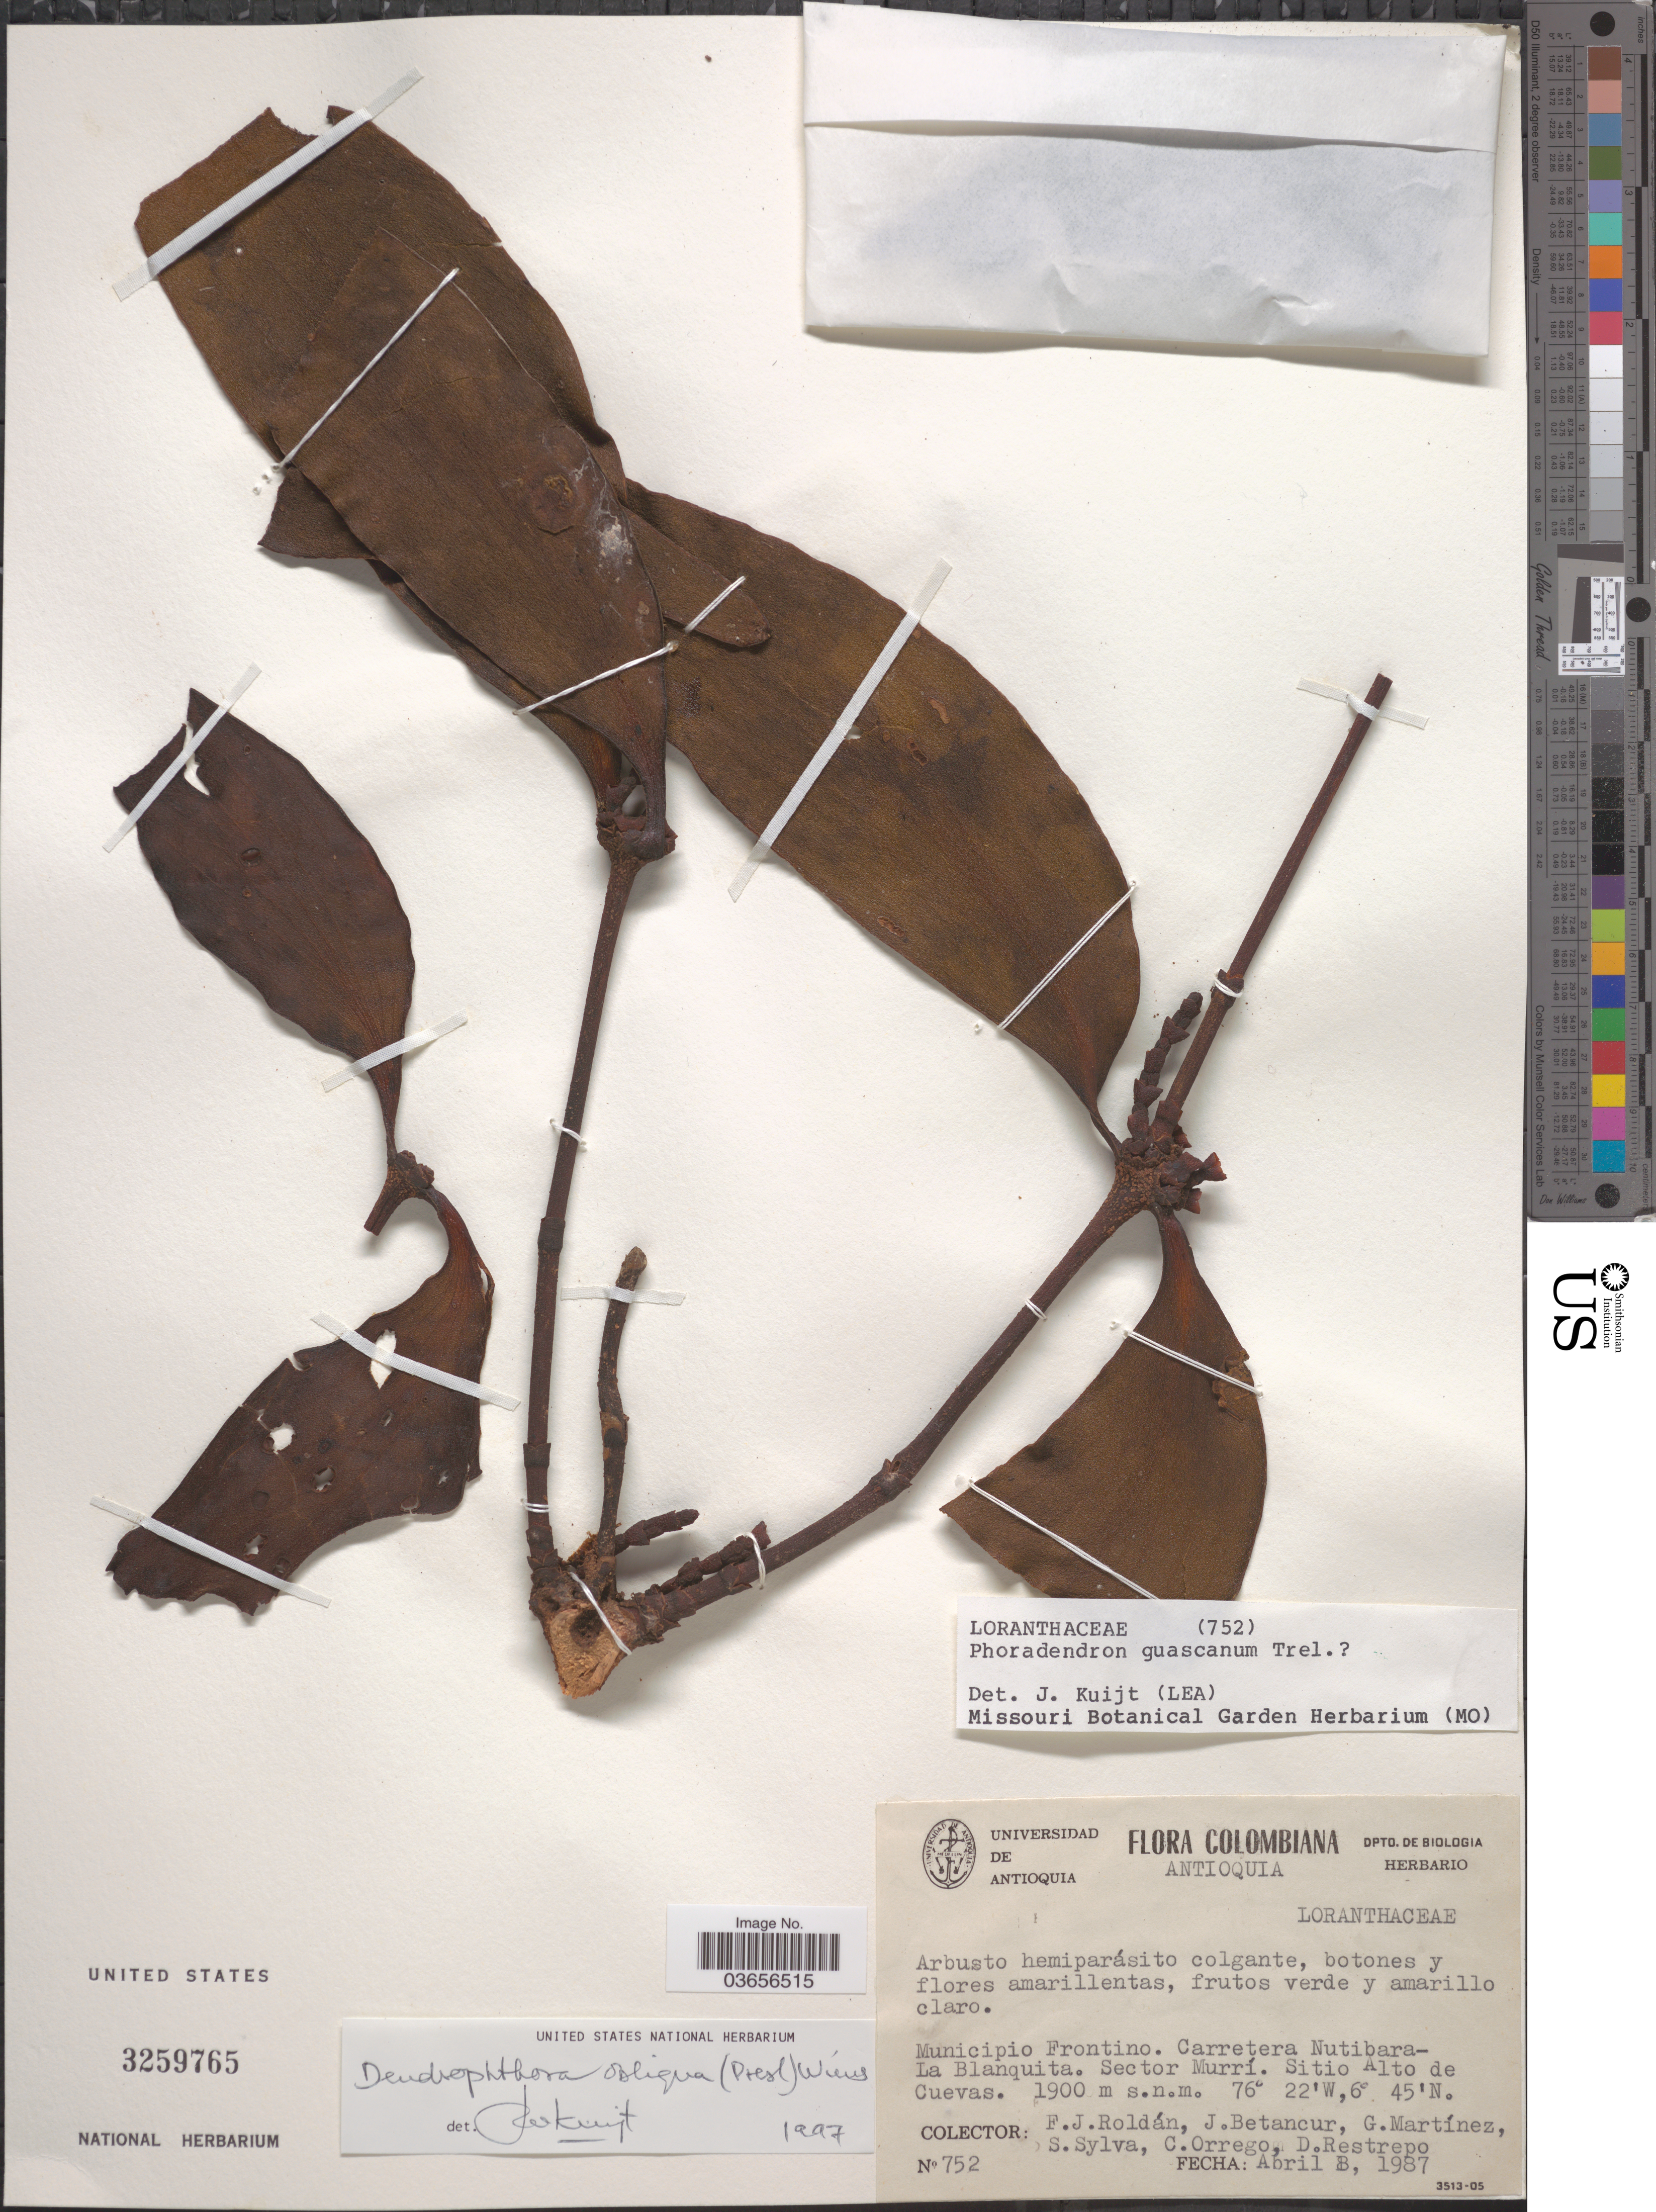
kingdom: Plantae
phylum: Tracheophyta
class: Magnoliopsida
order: Santalales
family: Viscaceae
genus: Dendrophthora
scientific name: Dendrophthora obliqua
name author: (C. Presl) Wiens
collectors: F. J. Roldán, J. Betancur, G. Martínez, S. Sylva & et al.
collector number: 752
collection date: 1987-04-08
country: Colombia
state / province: Antioquia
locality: Municipio Frontino. Carretera Nutibara - La Blanquita. Sector Murrí. Sitio Alto de Cuevas.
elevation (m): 1900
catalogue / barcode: US 3259765